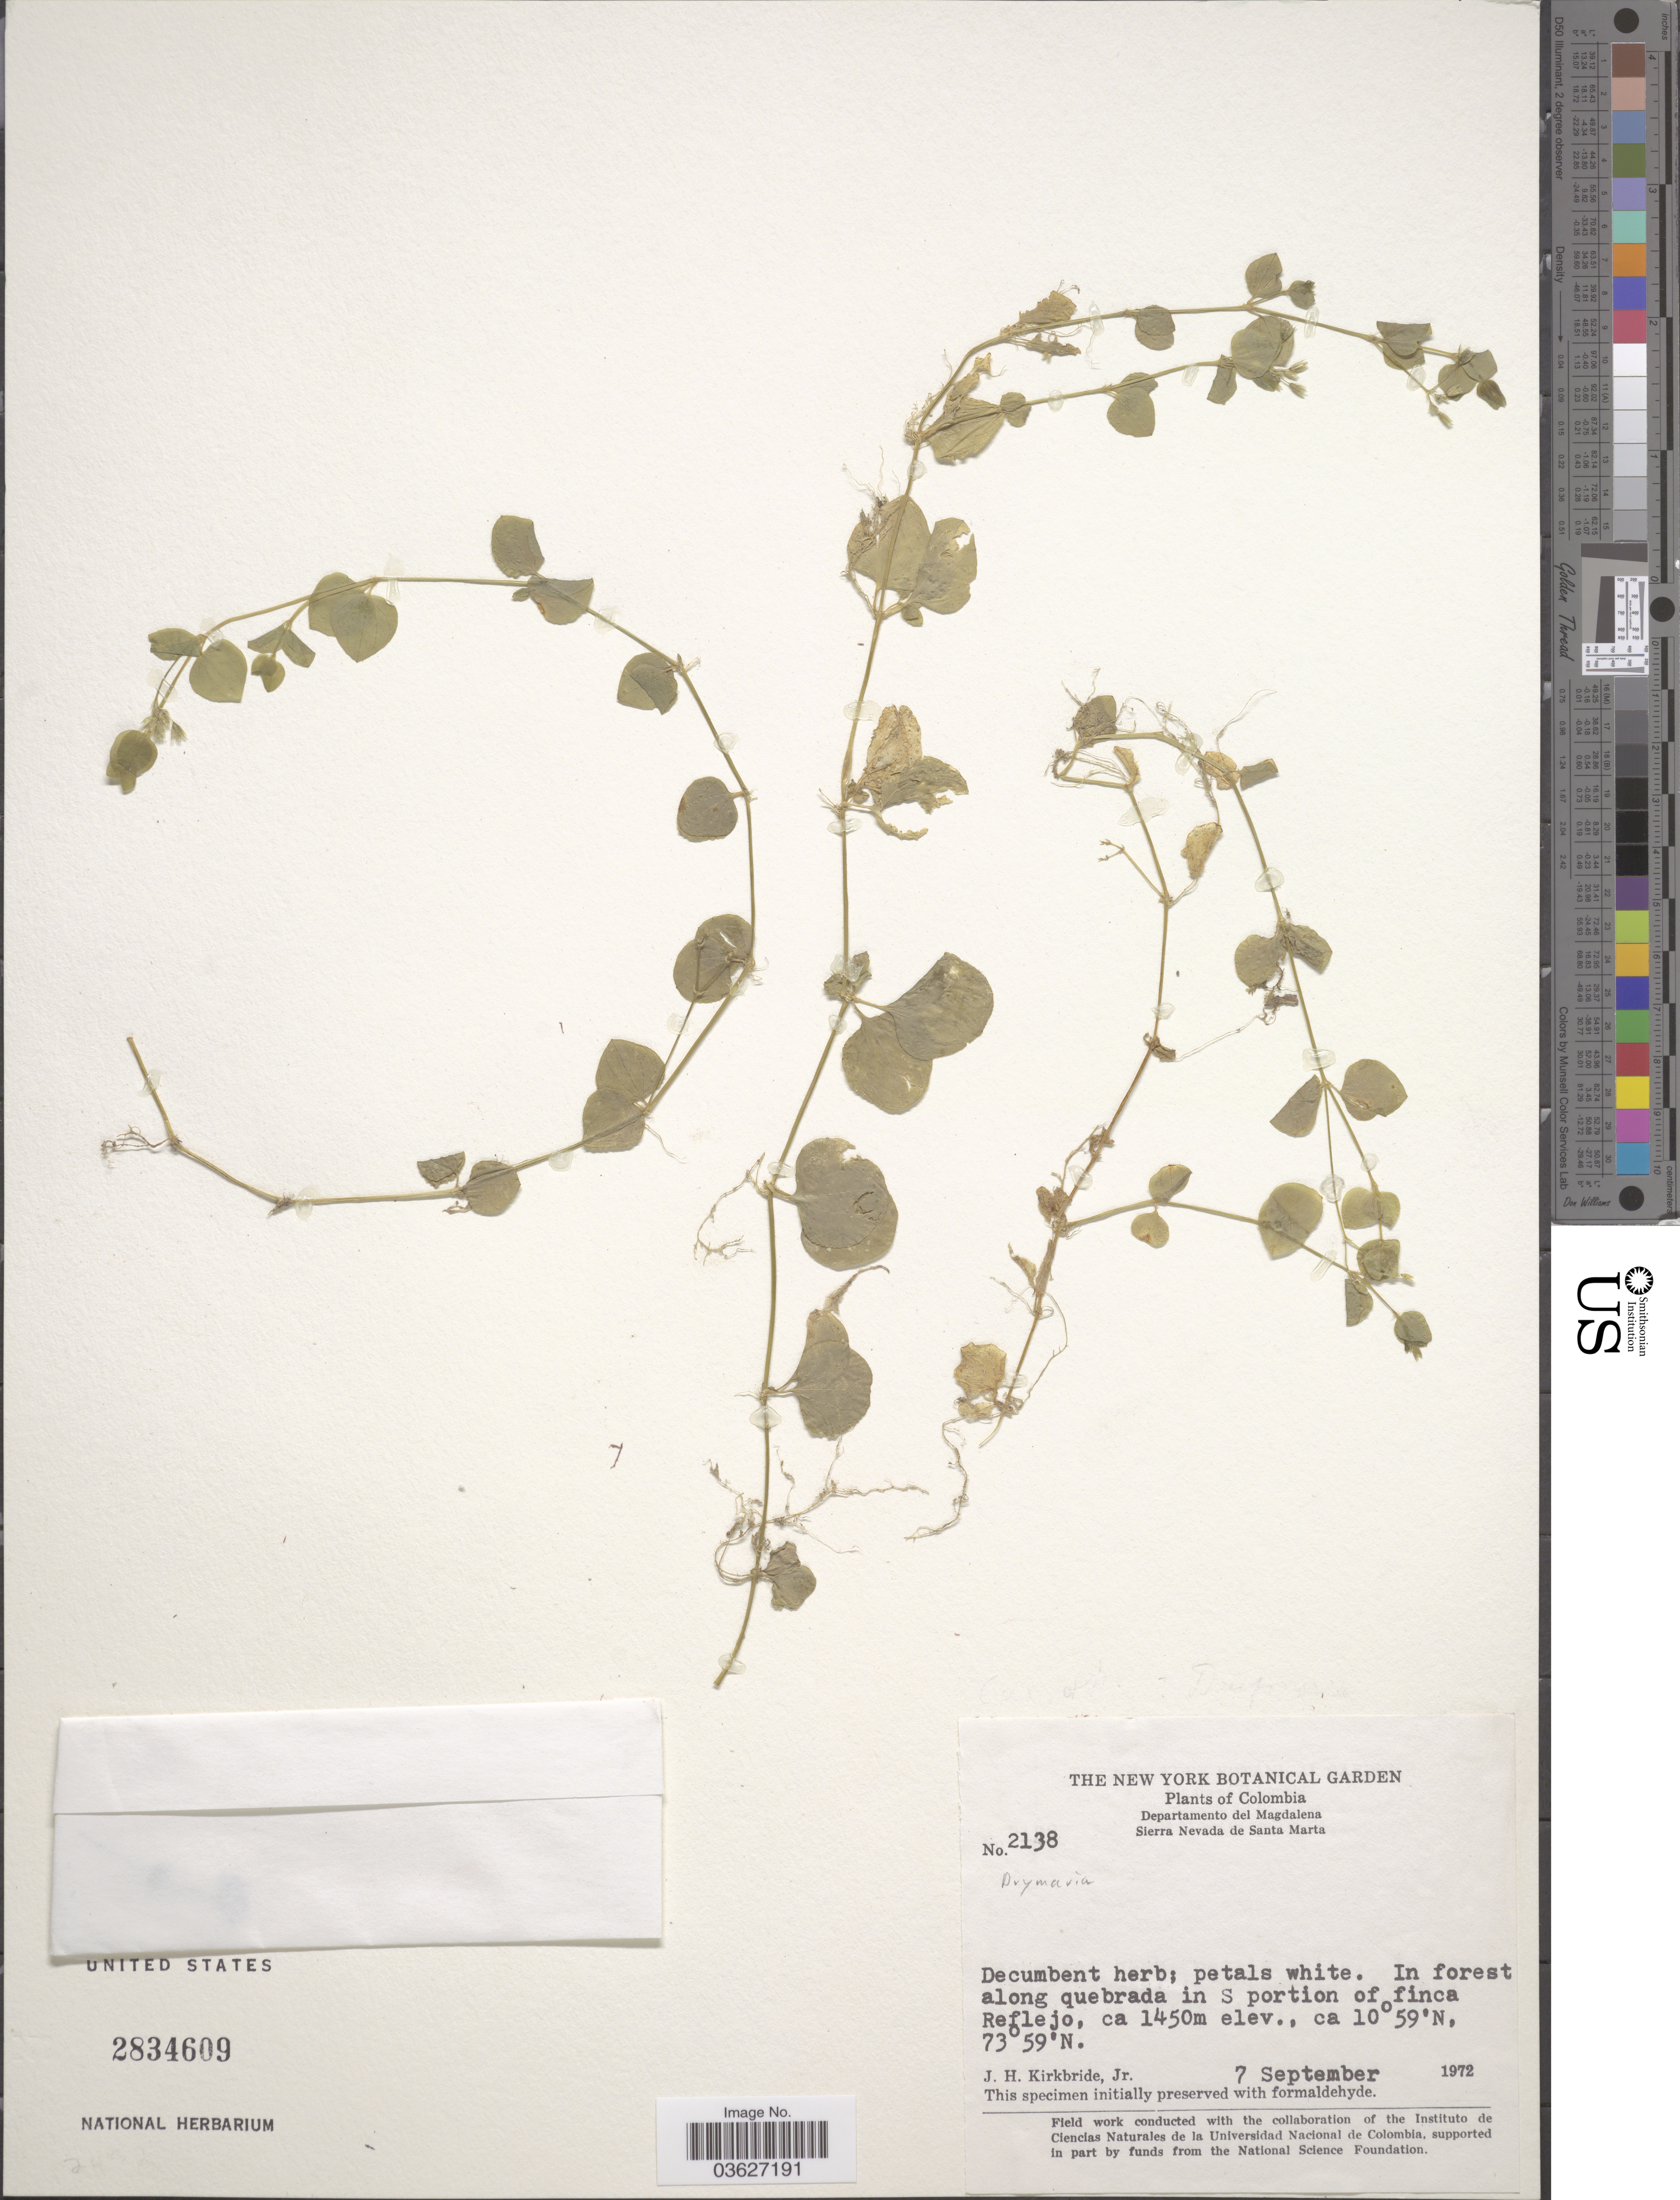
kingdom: Plantae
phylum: Tracheophyta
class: Magnoliopsida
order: Caryophyllales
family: Caryophyllaceae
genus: Drymaria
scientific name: Drymaria sp.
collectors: J. H. Kirkbride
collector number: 2138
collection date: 1972-09-07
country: Colombia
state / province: Magdalena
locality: Departamento del Magdalena. Sierra Nevada de Santa Marta. In forest along quebrada in S portion of finca Reflejo.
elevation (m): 1450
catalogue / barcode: US 2834609